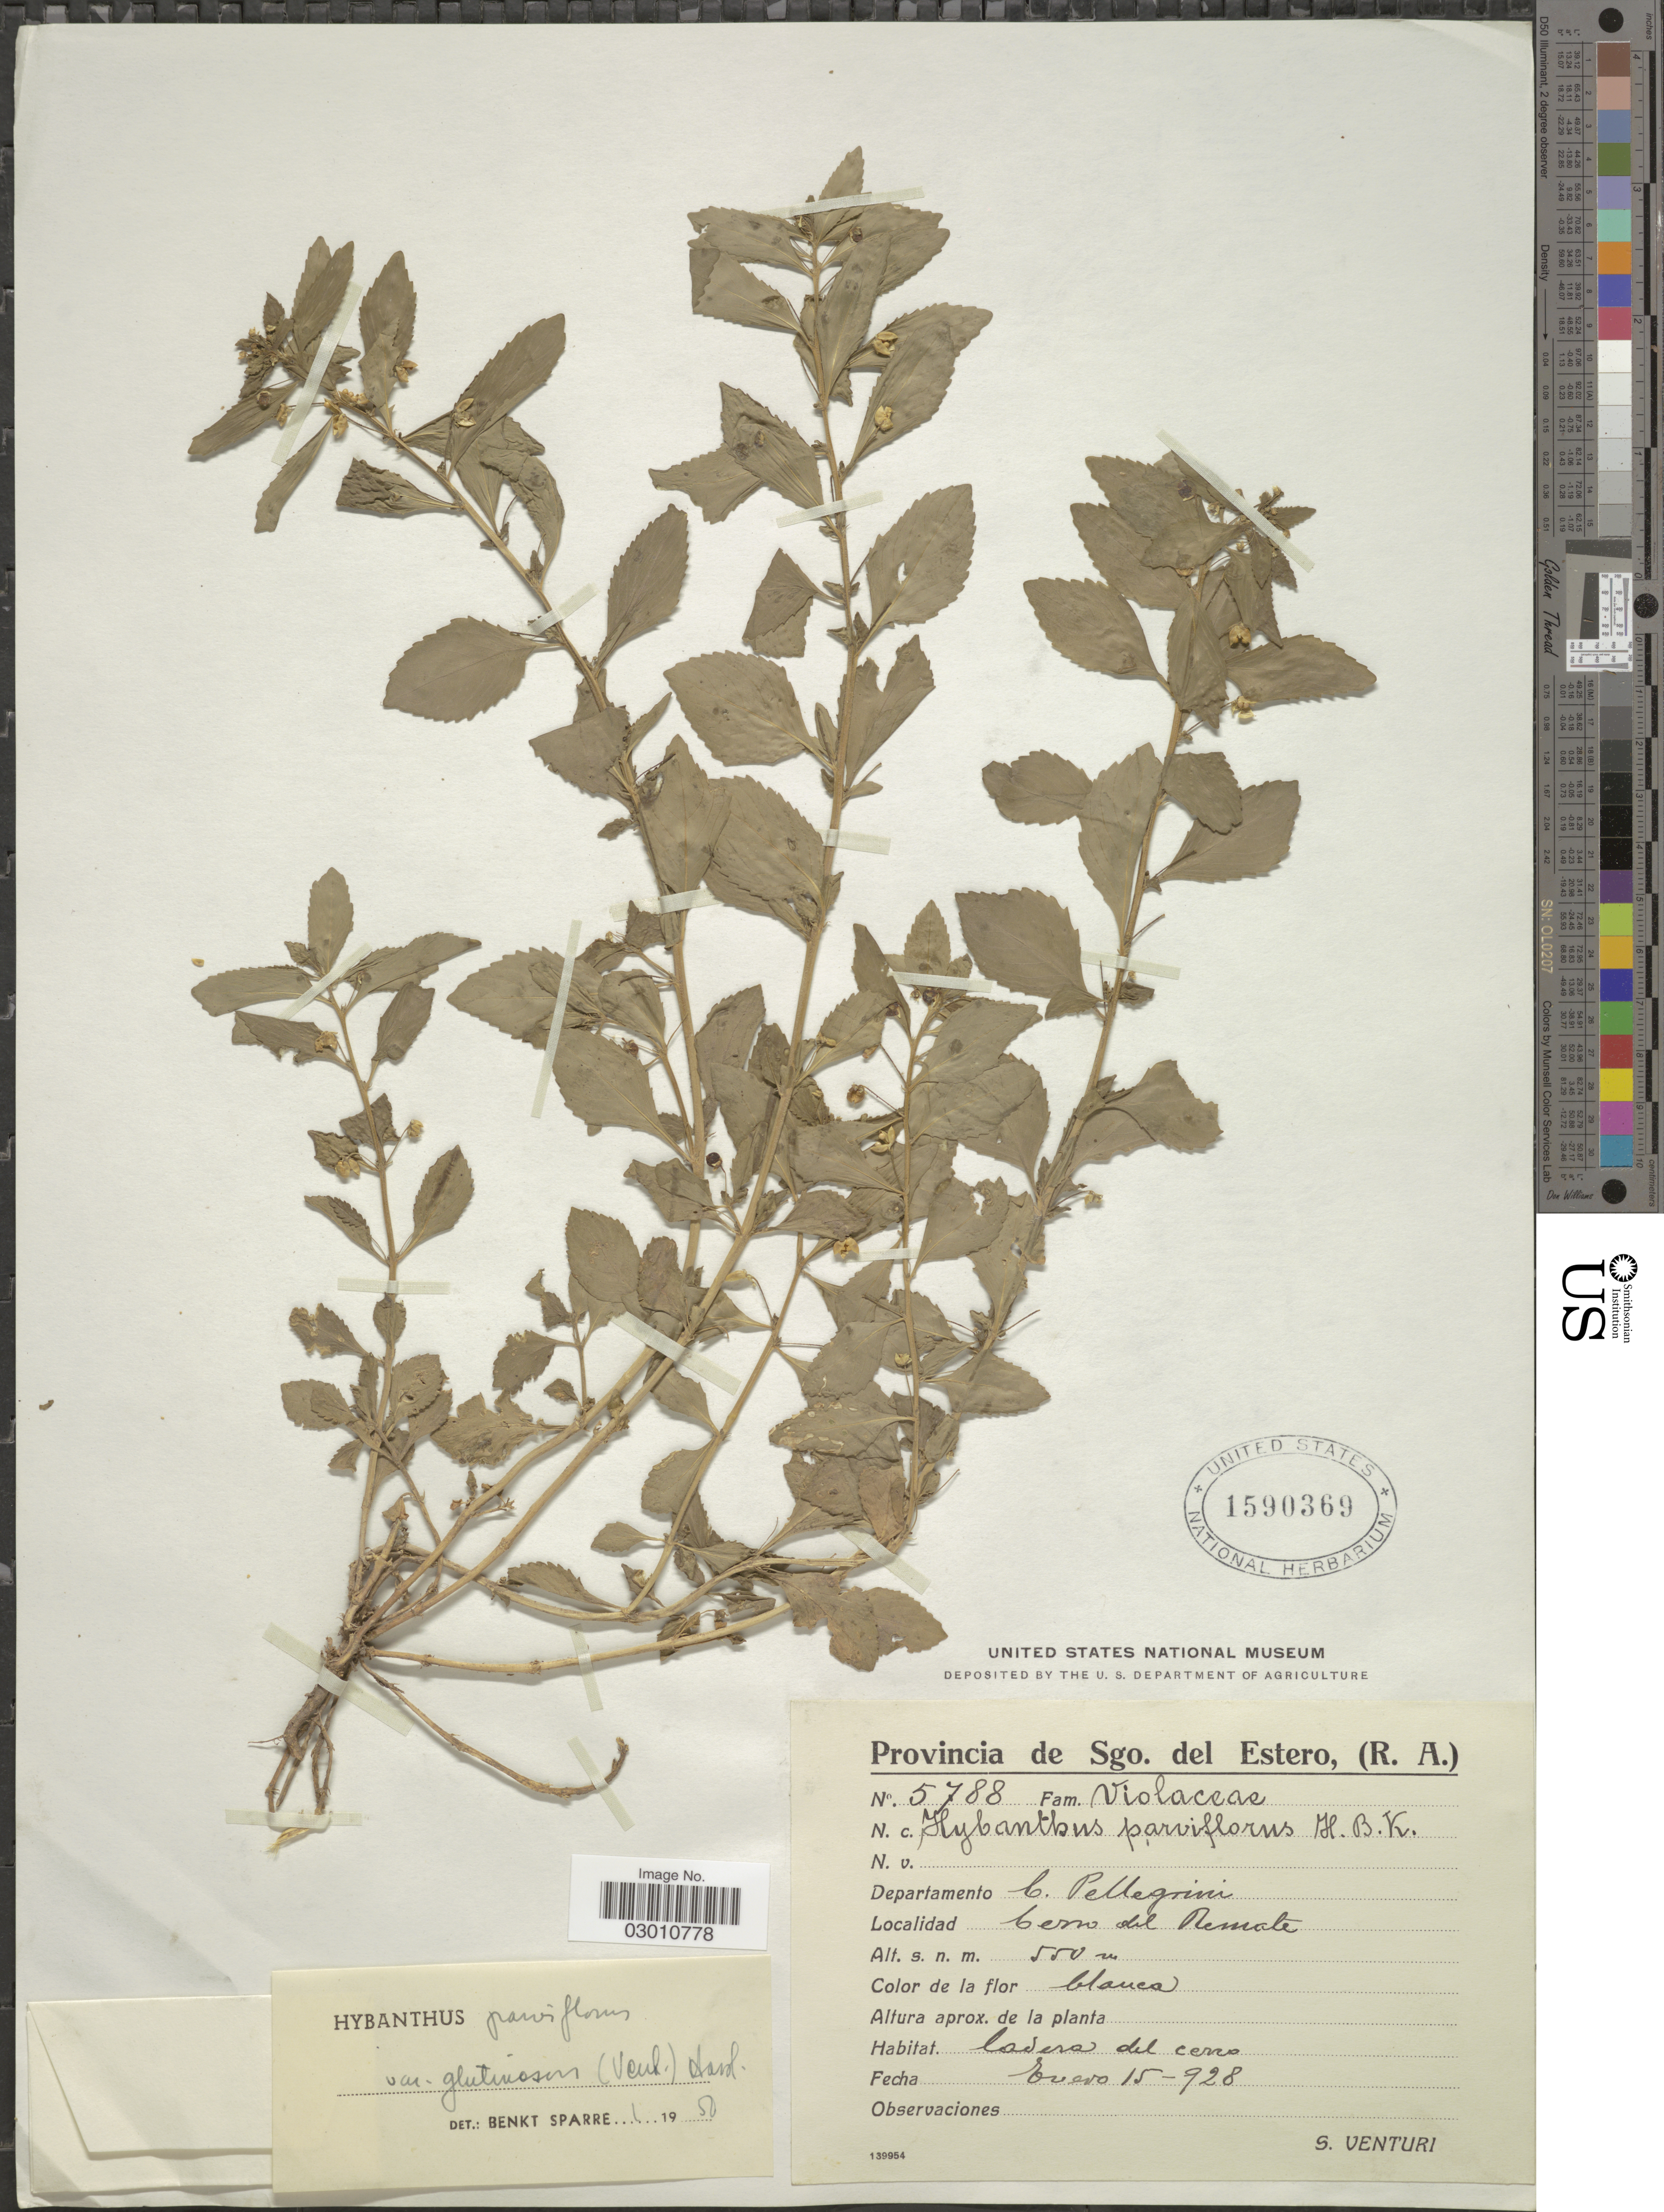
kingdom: Plantae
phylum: Tracheophyta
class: Magnoliopsida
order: Malpighiales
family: Violaceae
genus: Pombalia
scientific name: Pombalia parviflora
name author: (L. f.) Paula-Souza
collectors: S. Venturi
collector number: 5788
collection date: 1928-01-15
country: Argentina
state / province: Santiago del Estero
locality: (R.A.). Departamento C. Pellegrini. Cerro del Remate, ladera del cerro.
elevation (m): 550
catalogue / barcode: US 1590369